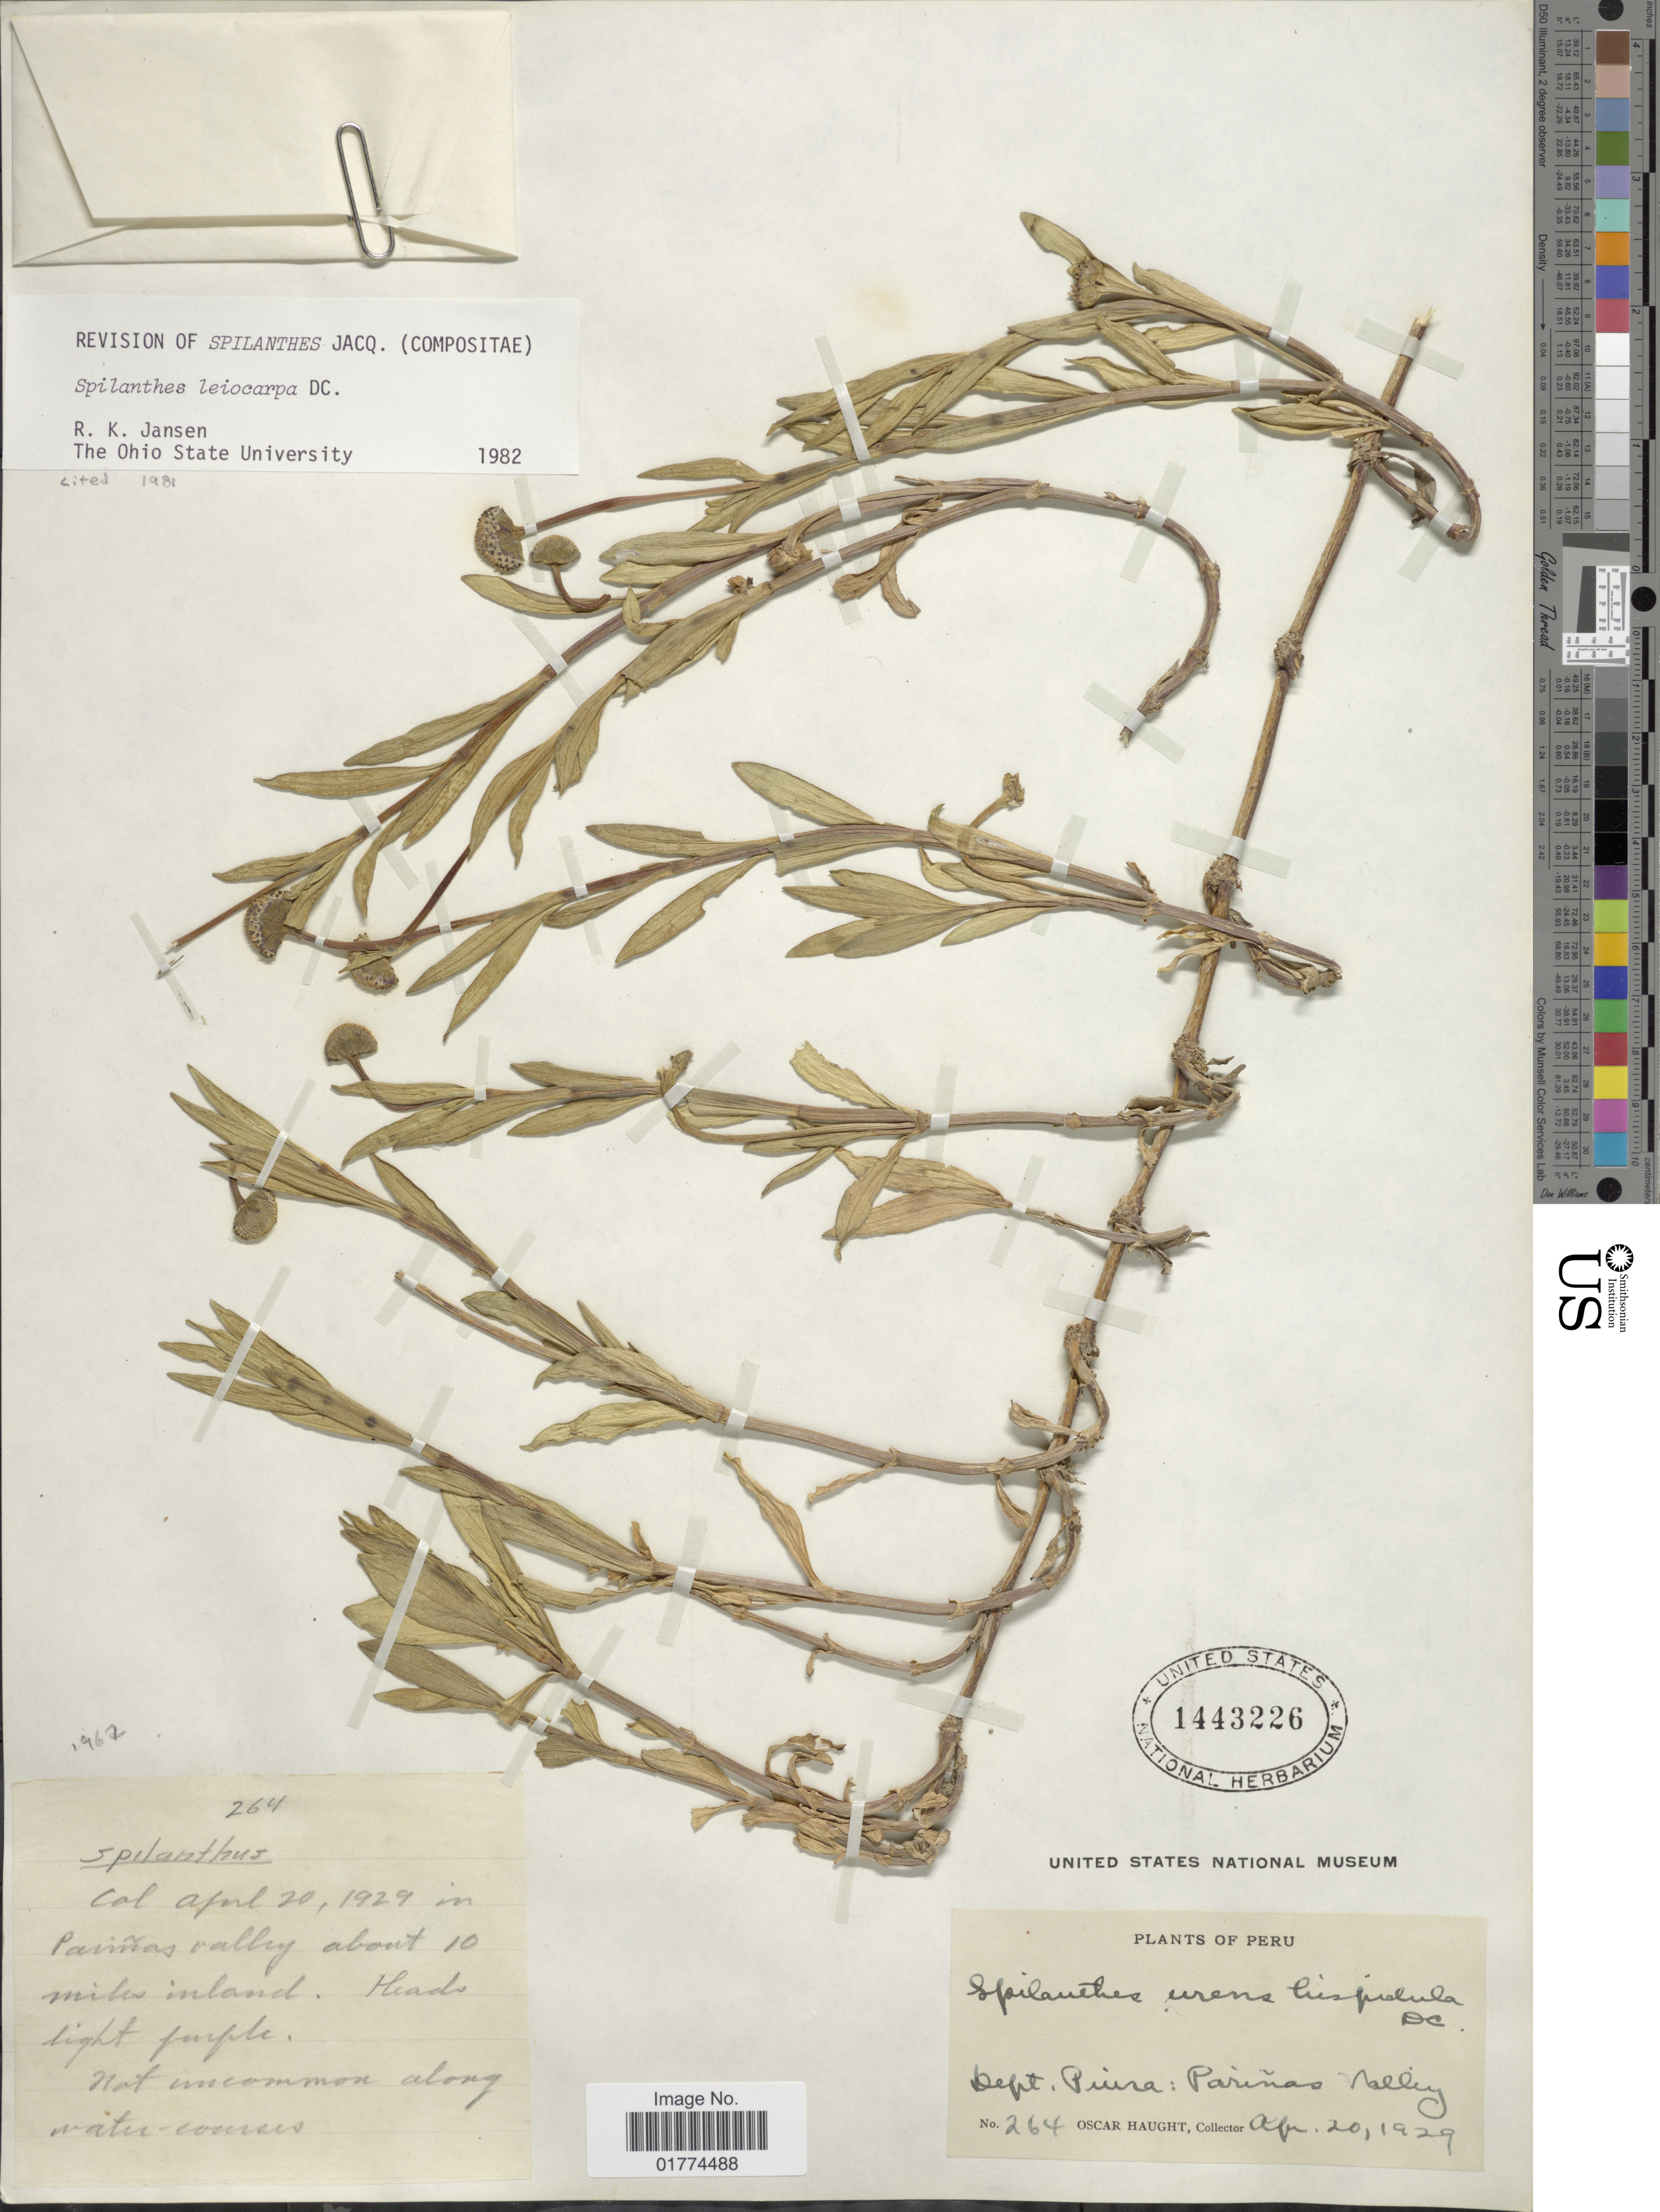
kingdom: Plantae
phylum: Tracheophyta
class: Magnoliopsida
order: Asterales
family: Asteraceae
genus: Spilanthes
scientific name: Spilanthes leiocarpa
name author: DC.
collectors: O. Haught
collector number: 264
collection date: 1929-04-20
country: Peru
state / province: Piura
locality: Pariñas Valley about 10 miles inland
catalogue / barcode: US 1443226